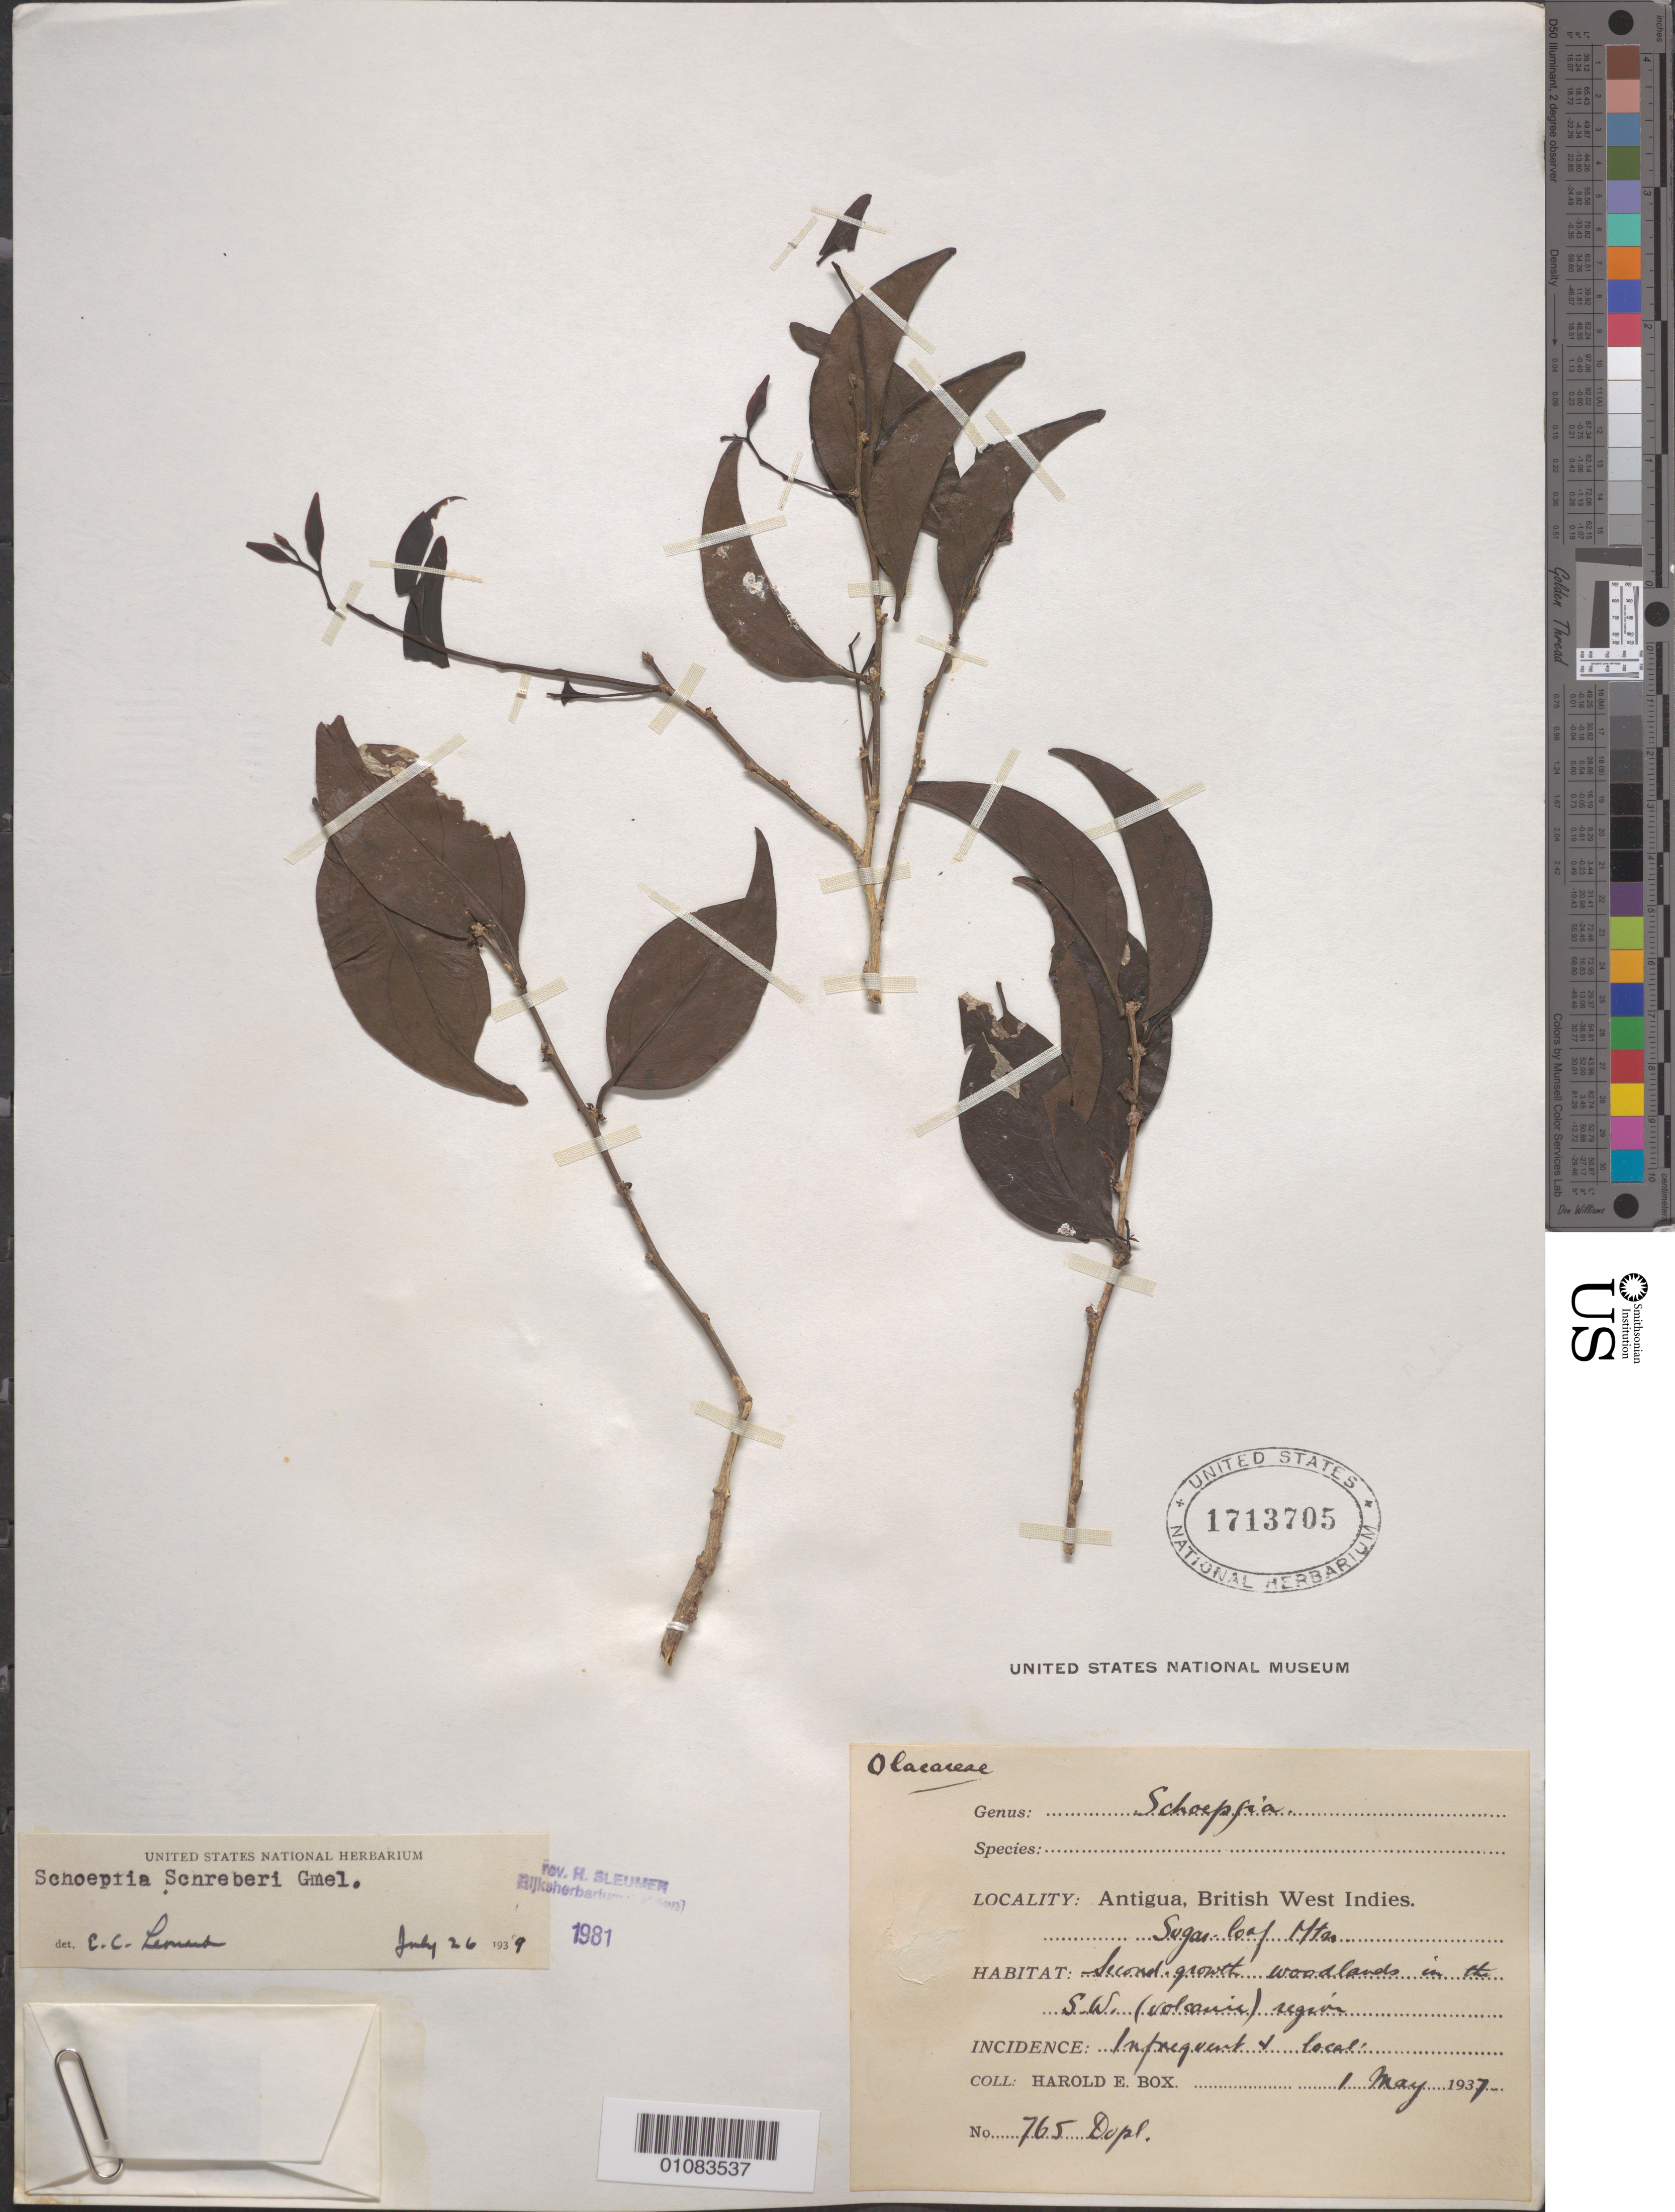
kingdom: Plantae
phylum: Tracheophyta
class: Magnoliopsida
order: Santalales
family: Schoepfiaceae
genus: Schoepfia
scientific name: Schoepfia schreberi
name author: J.F. Gmel.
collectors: H. E. Box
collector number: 765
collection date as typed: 01 May 1937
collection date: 1937-05-01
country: Antigua and Barbuda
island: Antigua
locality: Sugar Loaf Mts. SW (volcanic) region.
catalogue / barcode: US 1713705